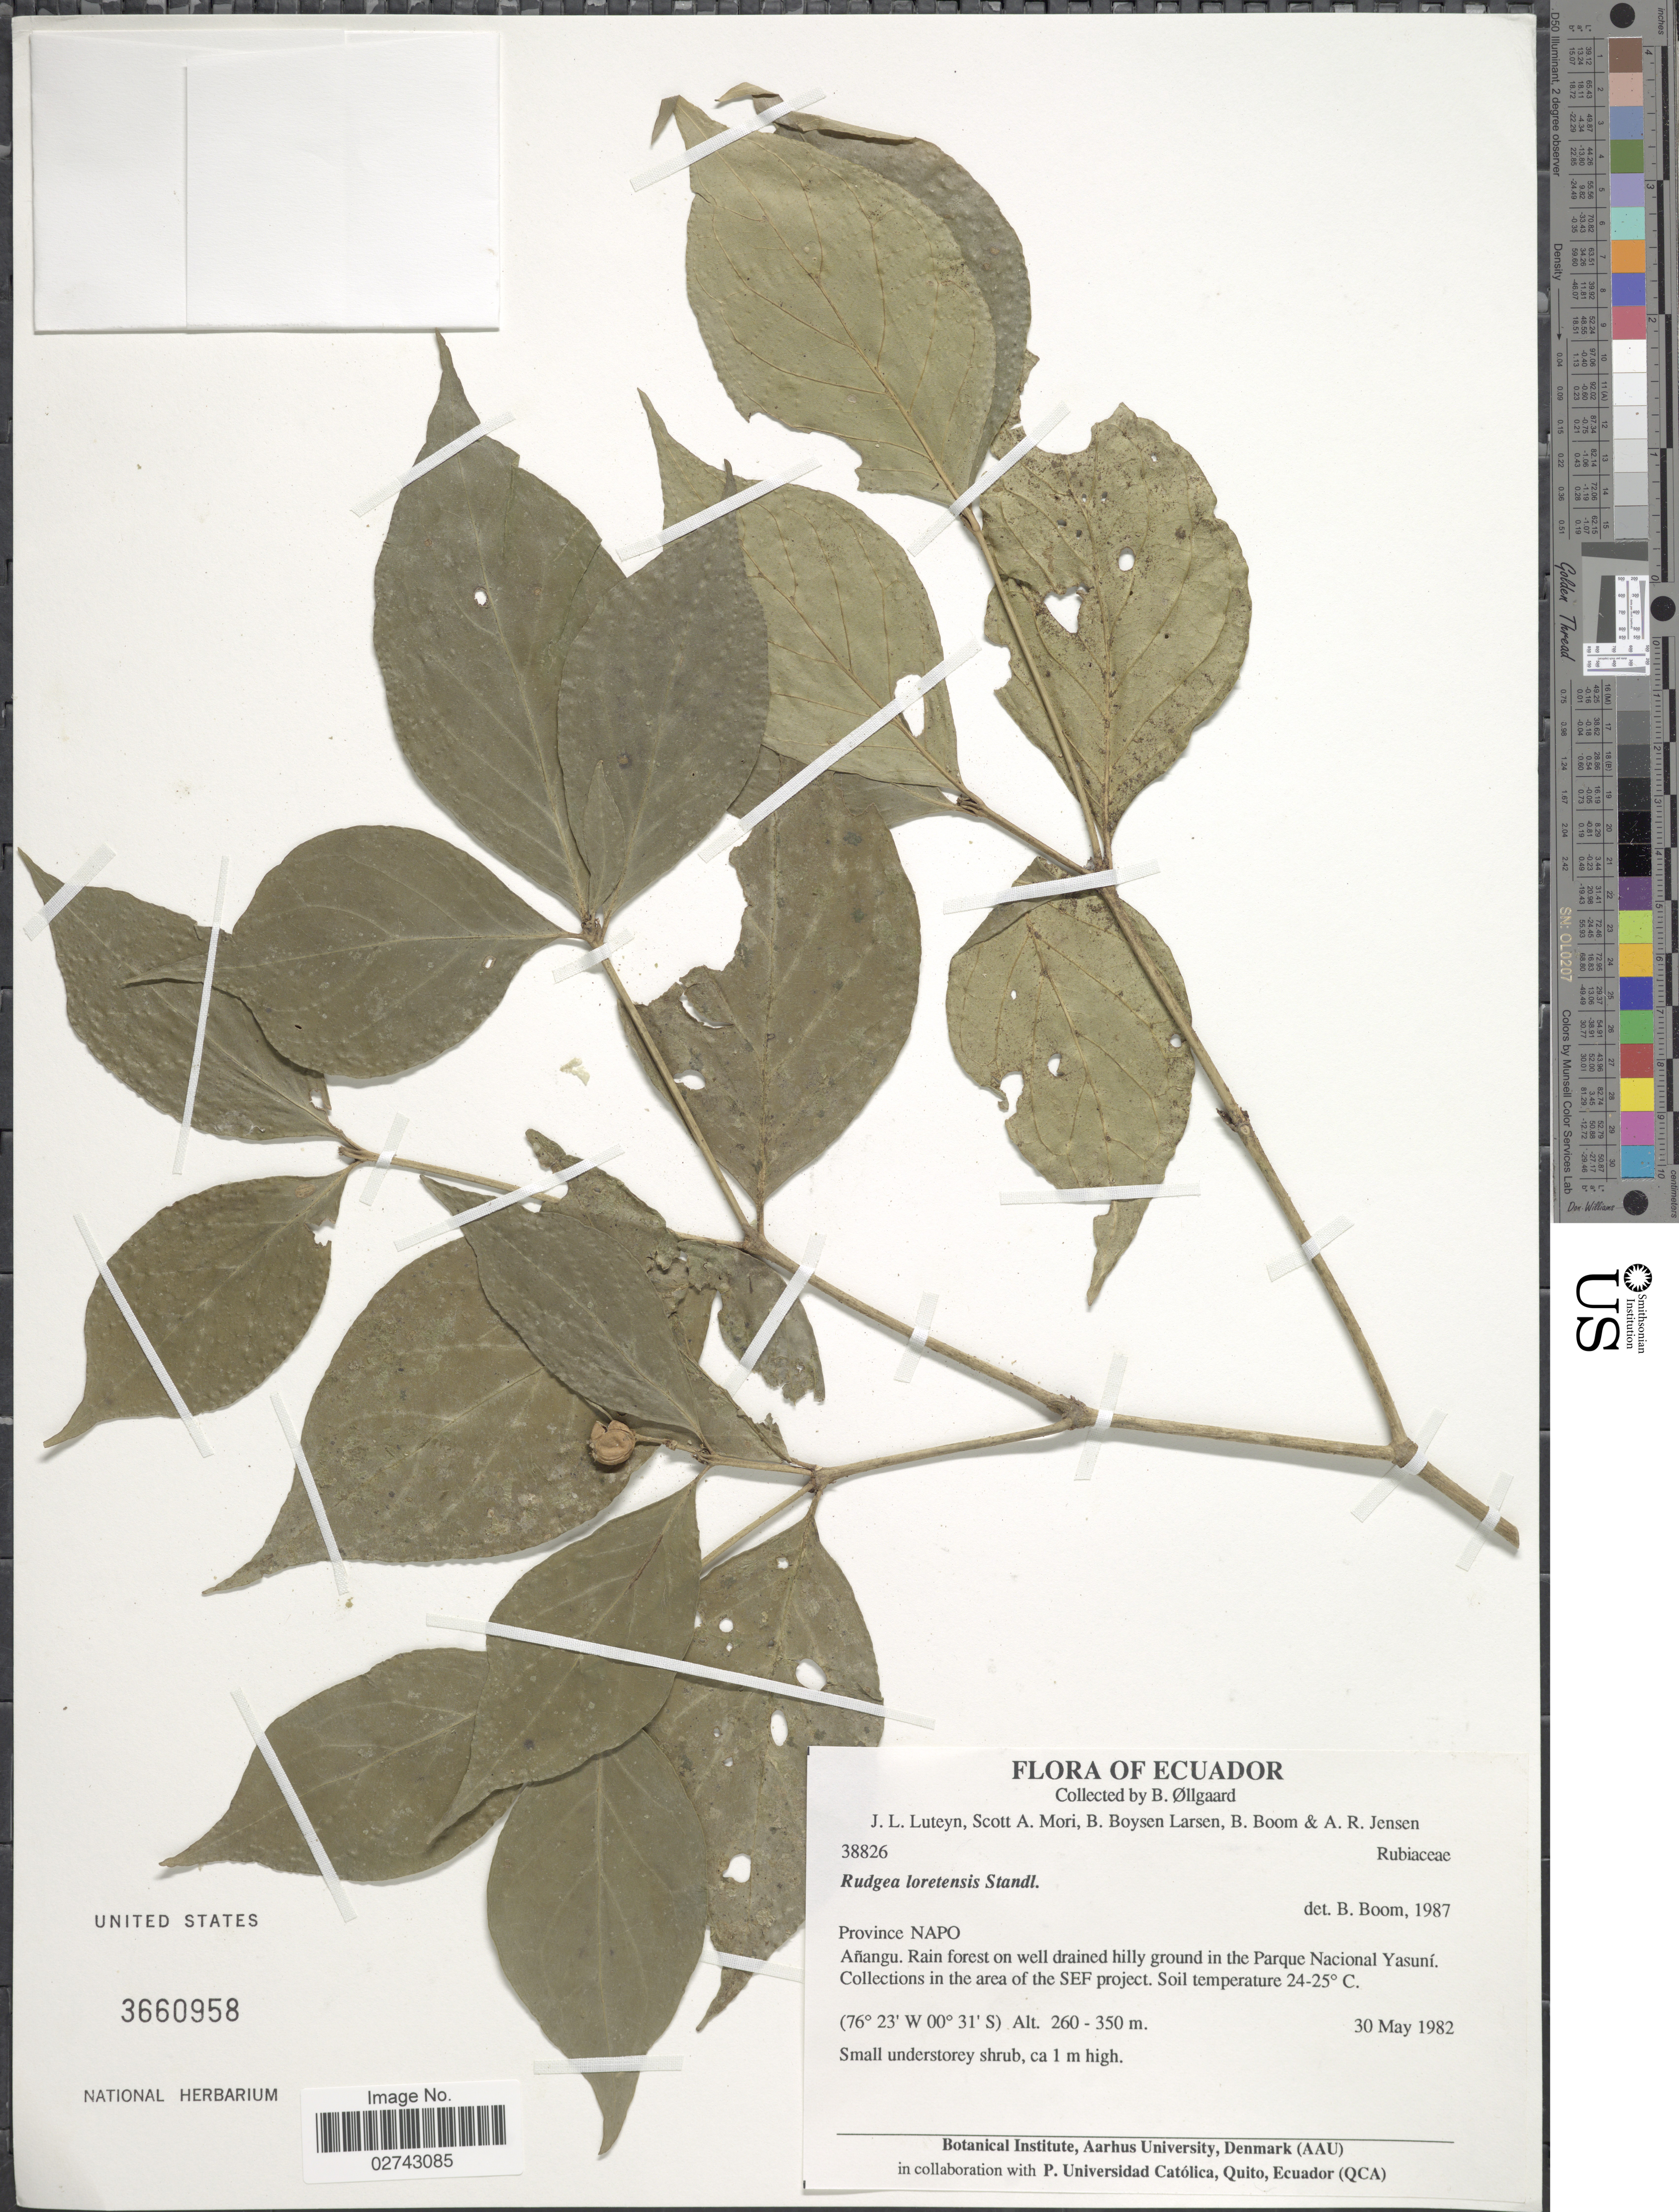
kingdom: Plantae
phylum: Tracheophyta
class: Magnoliopsida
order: Gentianales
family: Rubiaceae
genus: Rudgea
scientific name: Rudgea loretensis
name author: Standl.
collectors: B. Øllgaard, J. L. Luteyn, S. Mori, B. Boysen Larsen & et al.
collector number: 38826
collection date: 1982-05-30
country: Ecuador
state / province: Napo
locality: Anangu. Ground in the Parque Nacional Yasuni. In the area of the SEF project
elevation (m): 260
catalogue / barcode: US 3660958